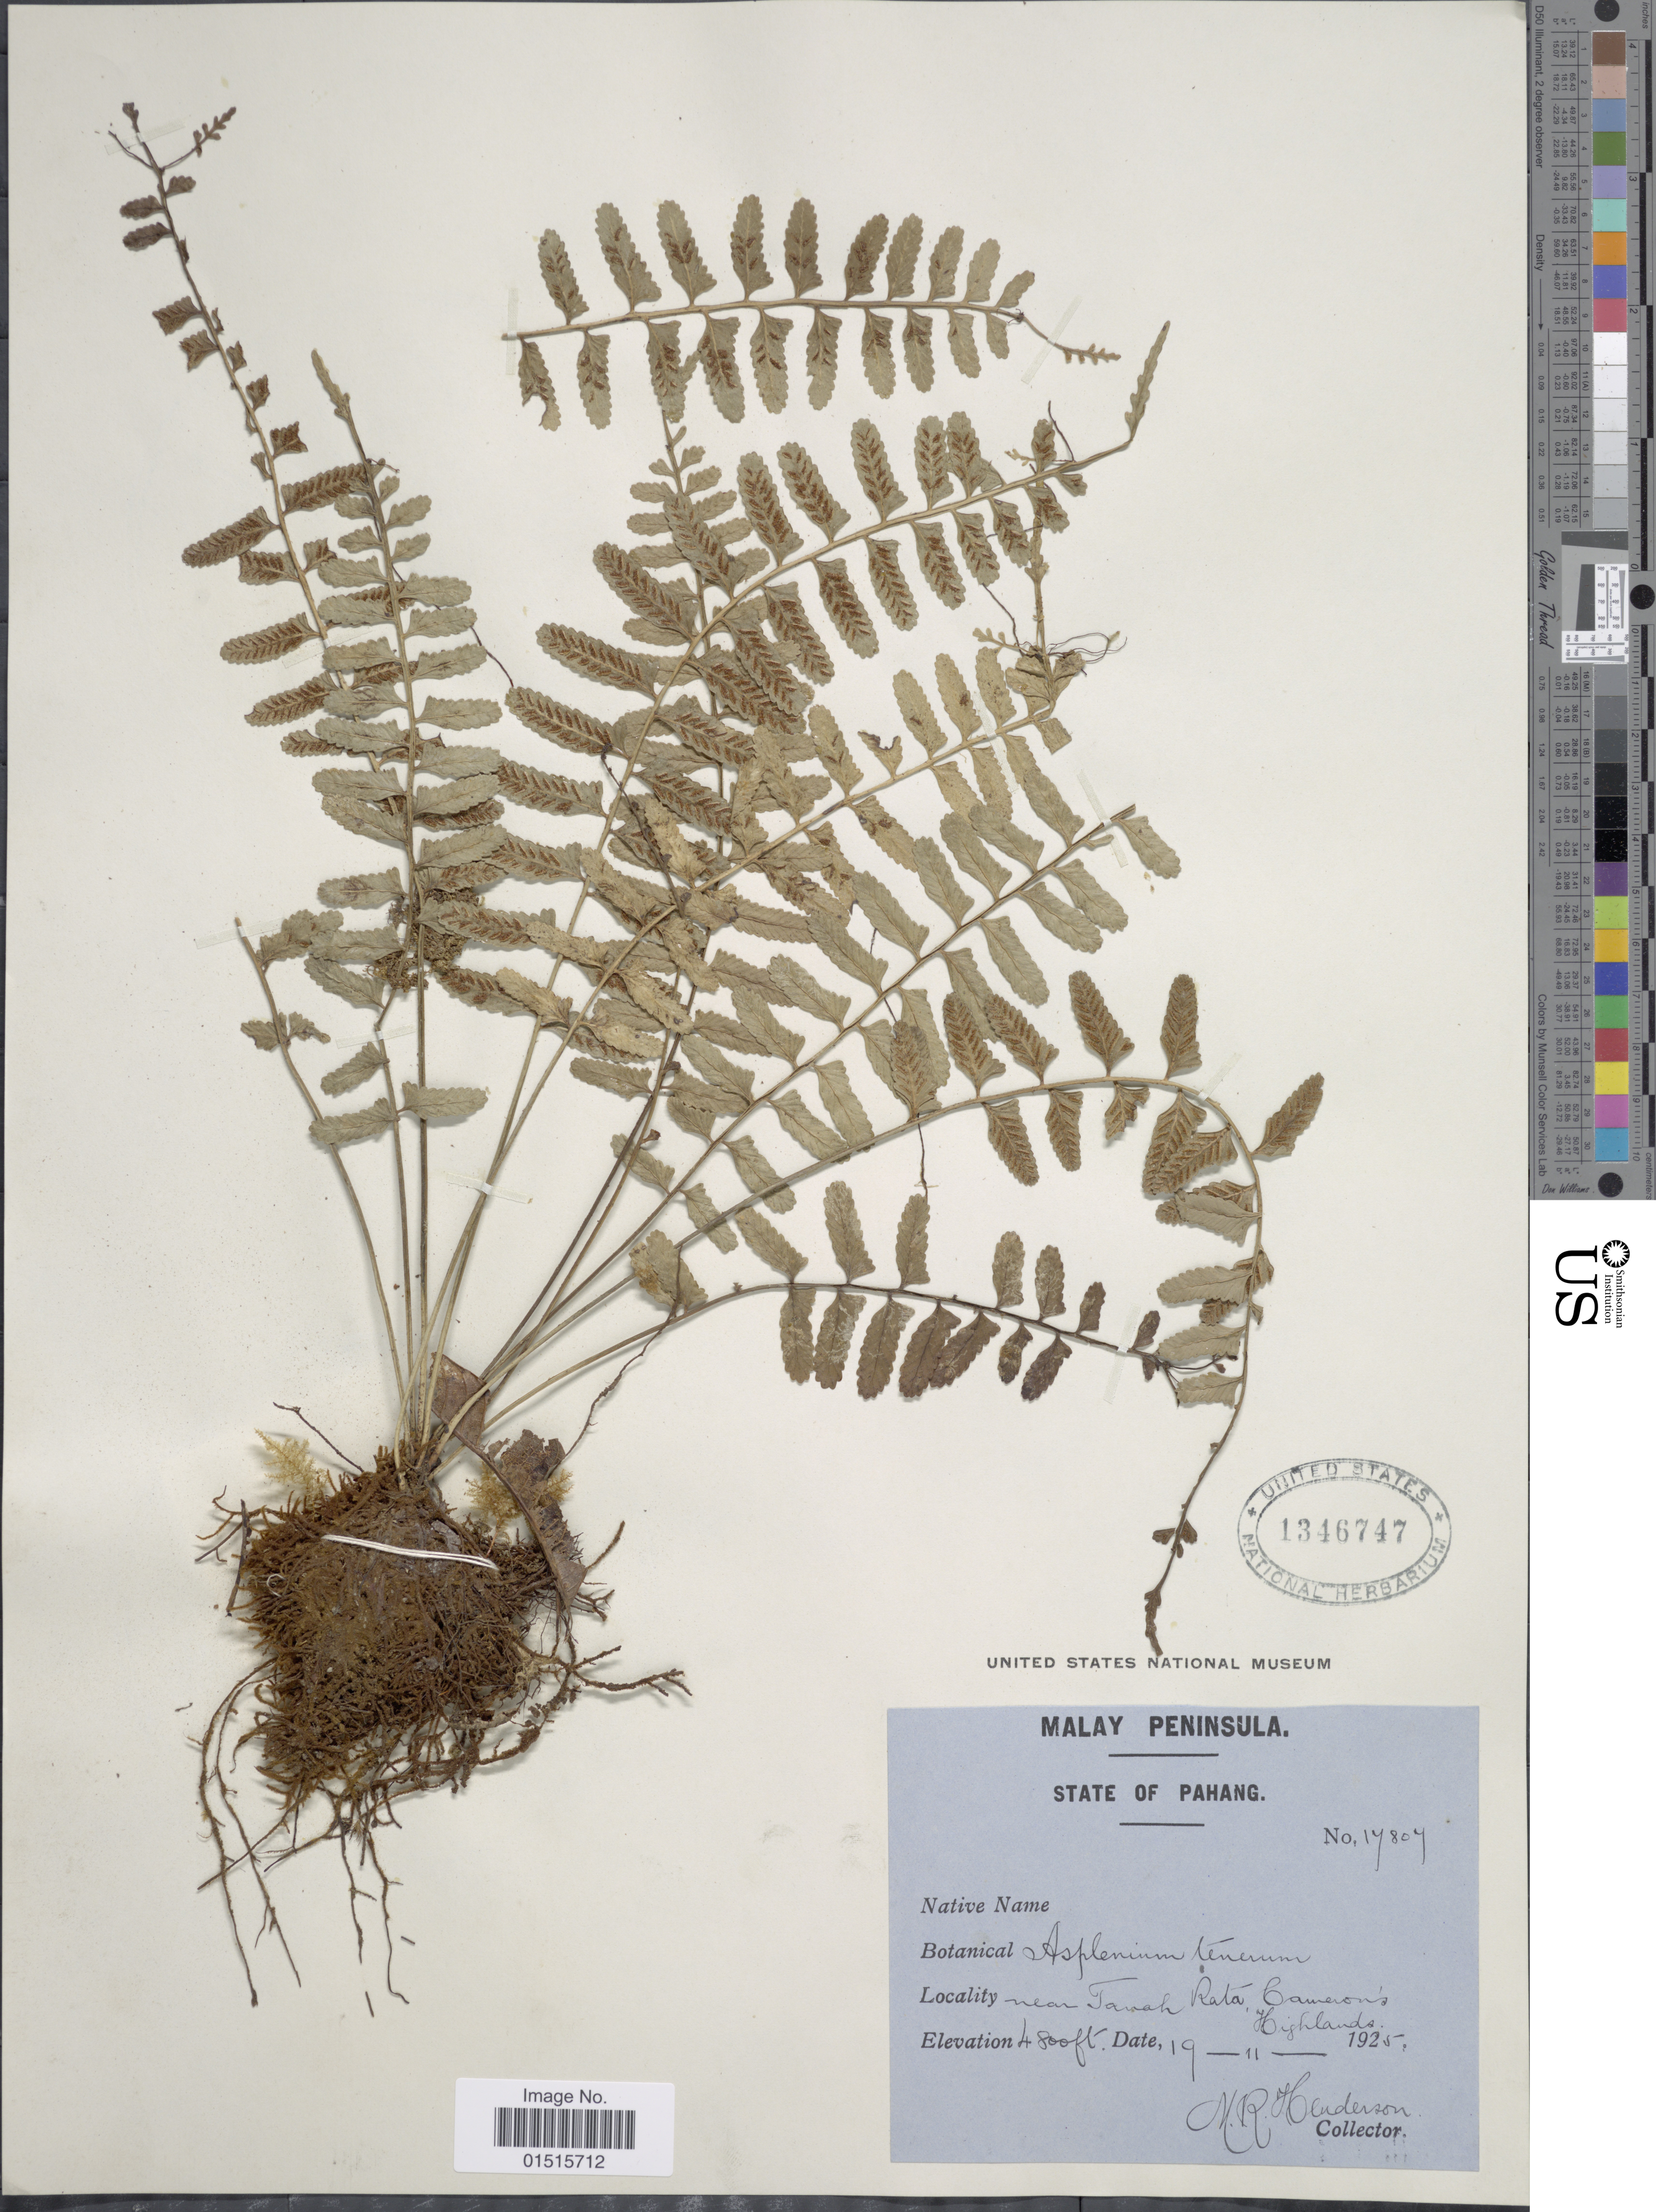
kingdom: Plantae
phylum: Tracheophyta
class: Polypodiopsida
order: Polypodiales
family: Aspleniaceae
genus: Asplenium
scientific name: Asplenium tenerum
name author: G. Forst.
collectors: M. Henderson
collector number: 17807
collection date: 1925-11-19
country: Malaysia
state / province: Pahang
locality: Near Tanah [interpreted] rata Camerons [interpreted] Highlands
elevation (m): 1463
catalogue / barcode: US 1346747